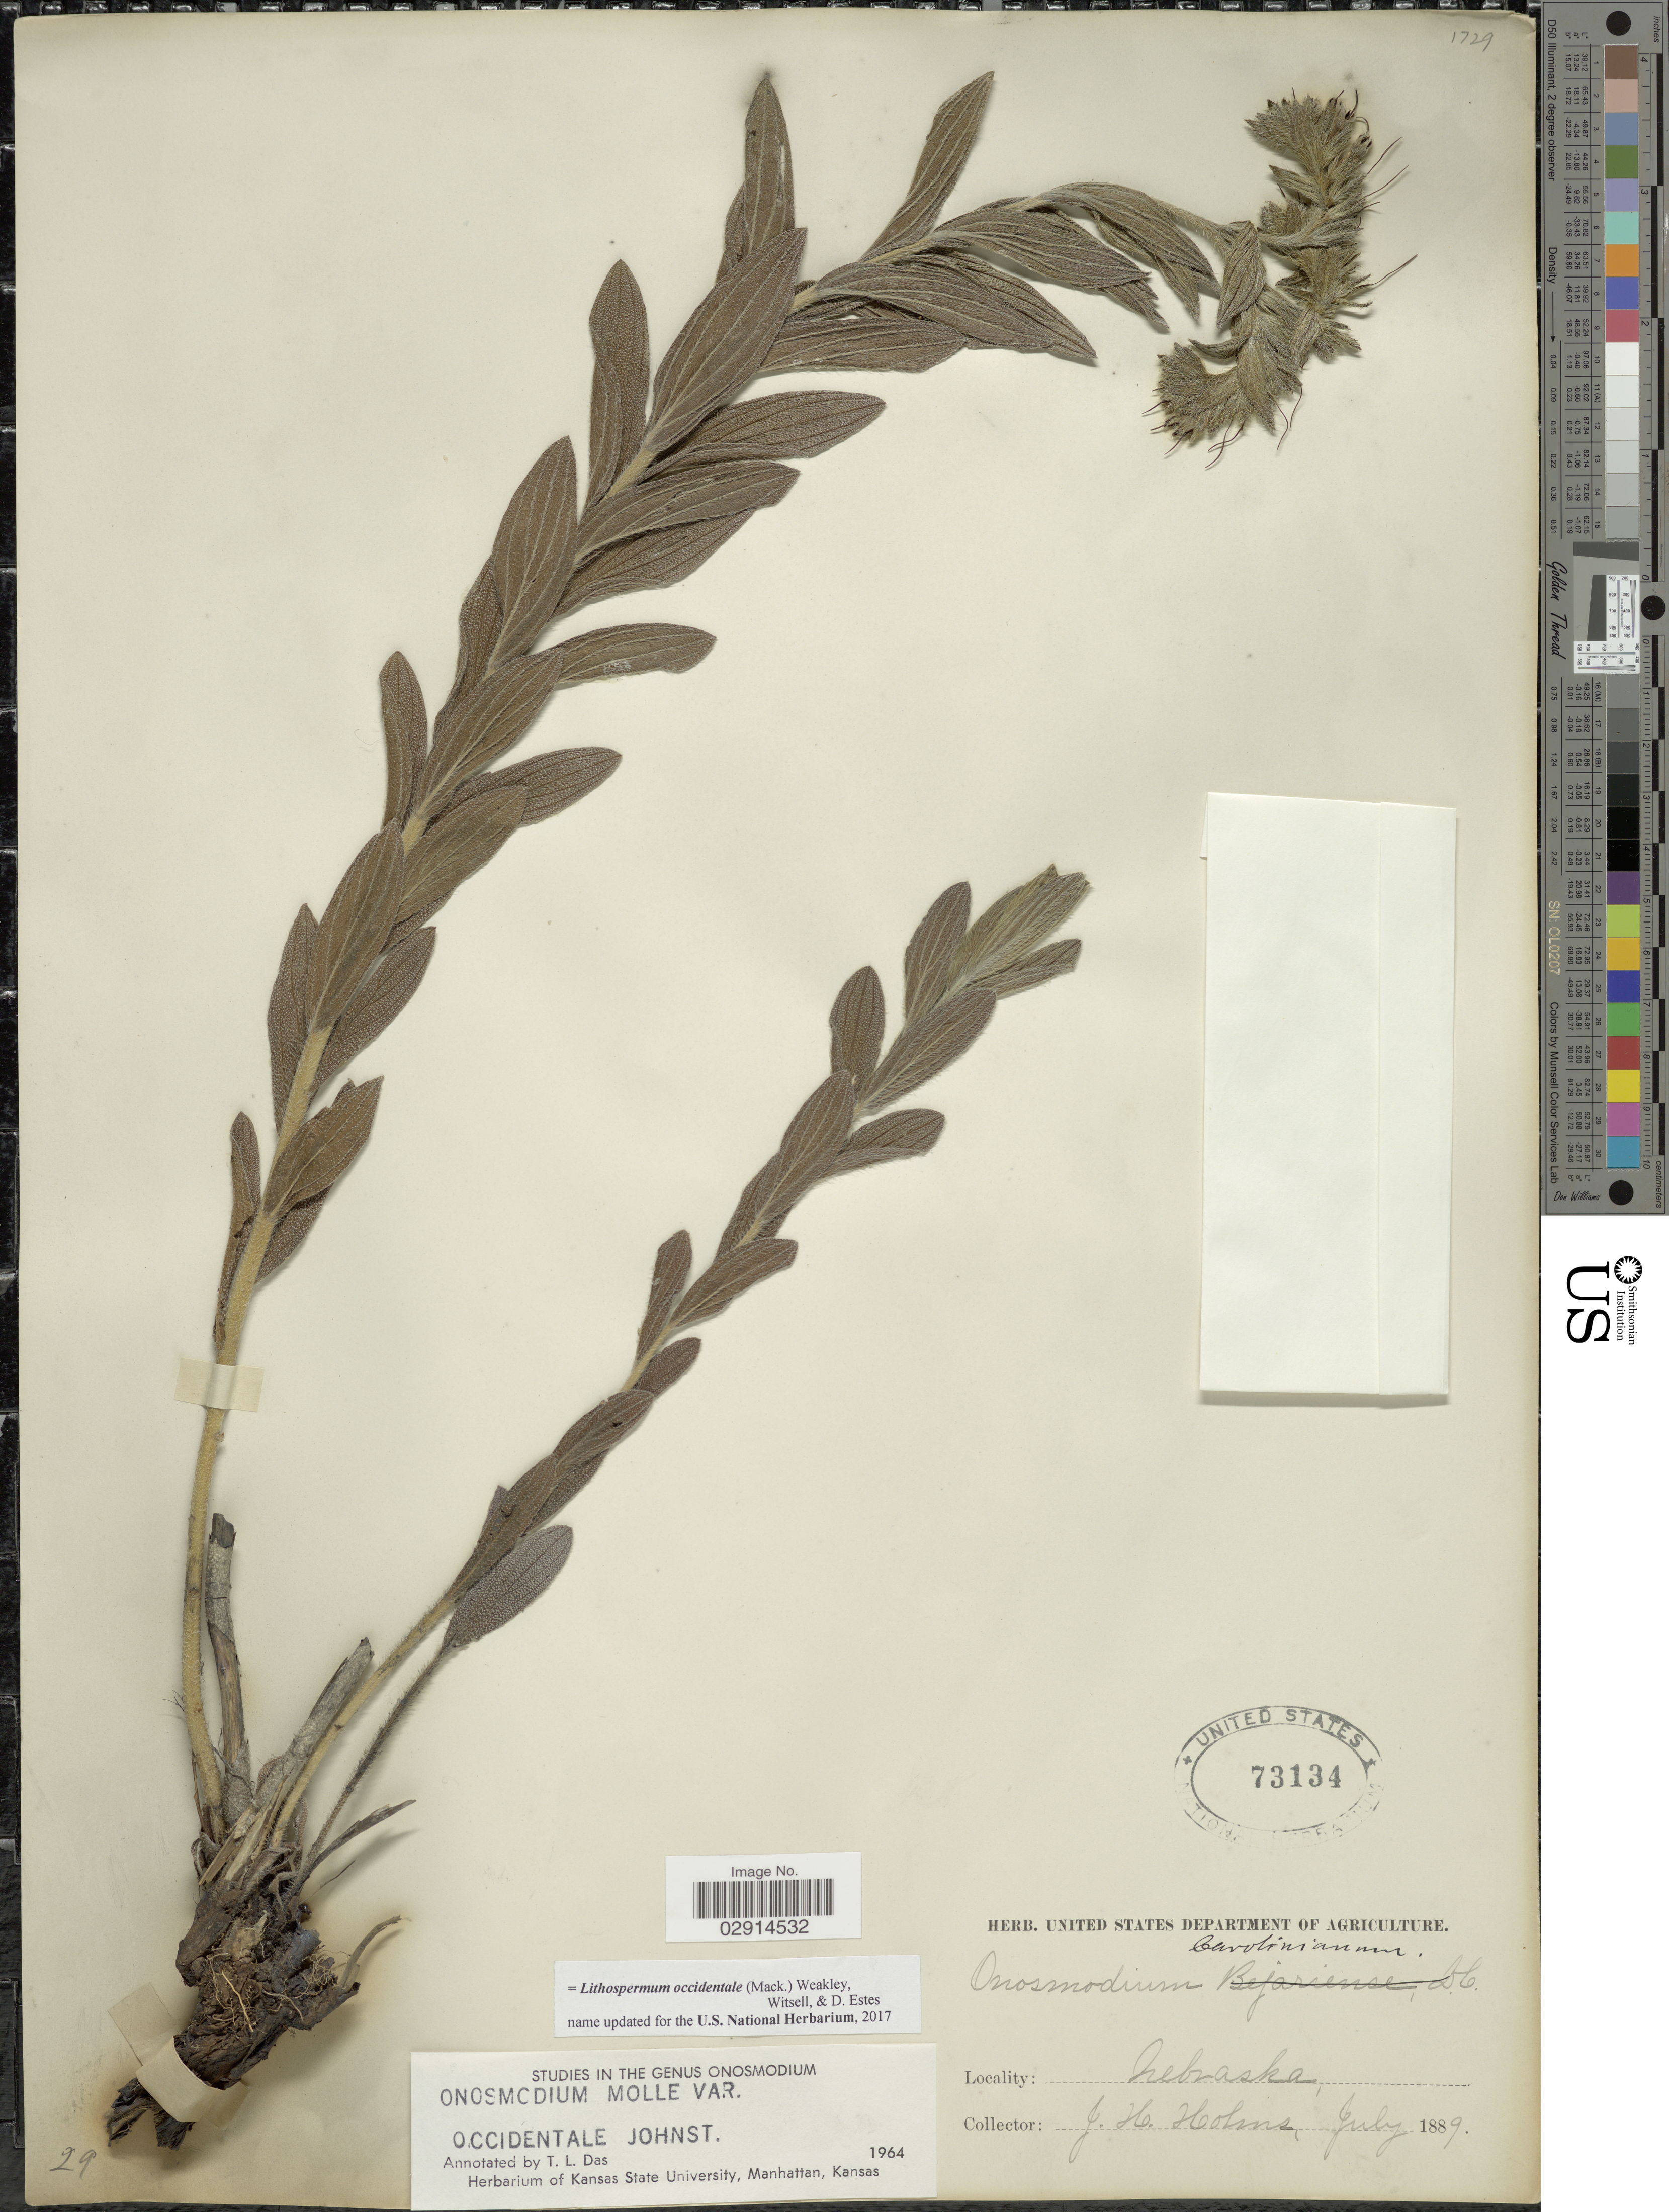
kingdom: Plantae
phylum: Tracheophyta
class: Magnoliopsida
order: Boraginales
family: Boraginaceae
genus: Lithospermum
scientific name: Lithospermum occidentale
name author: (Mack.) Weakley et al.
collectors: J. H. Holms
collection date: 1889-07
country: United States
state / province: Nebraska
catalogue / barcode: US 73134